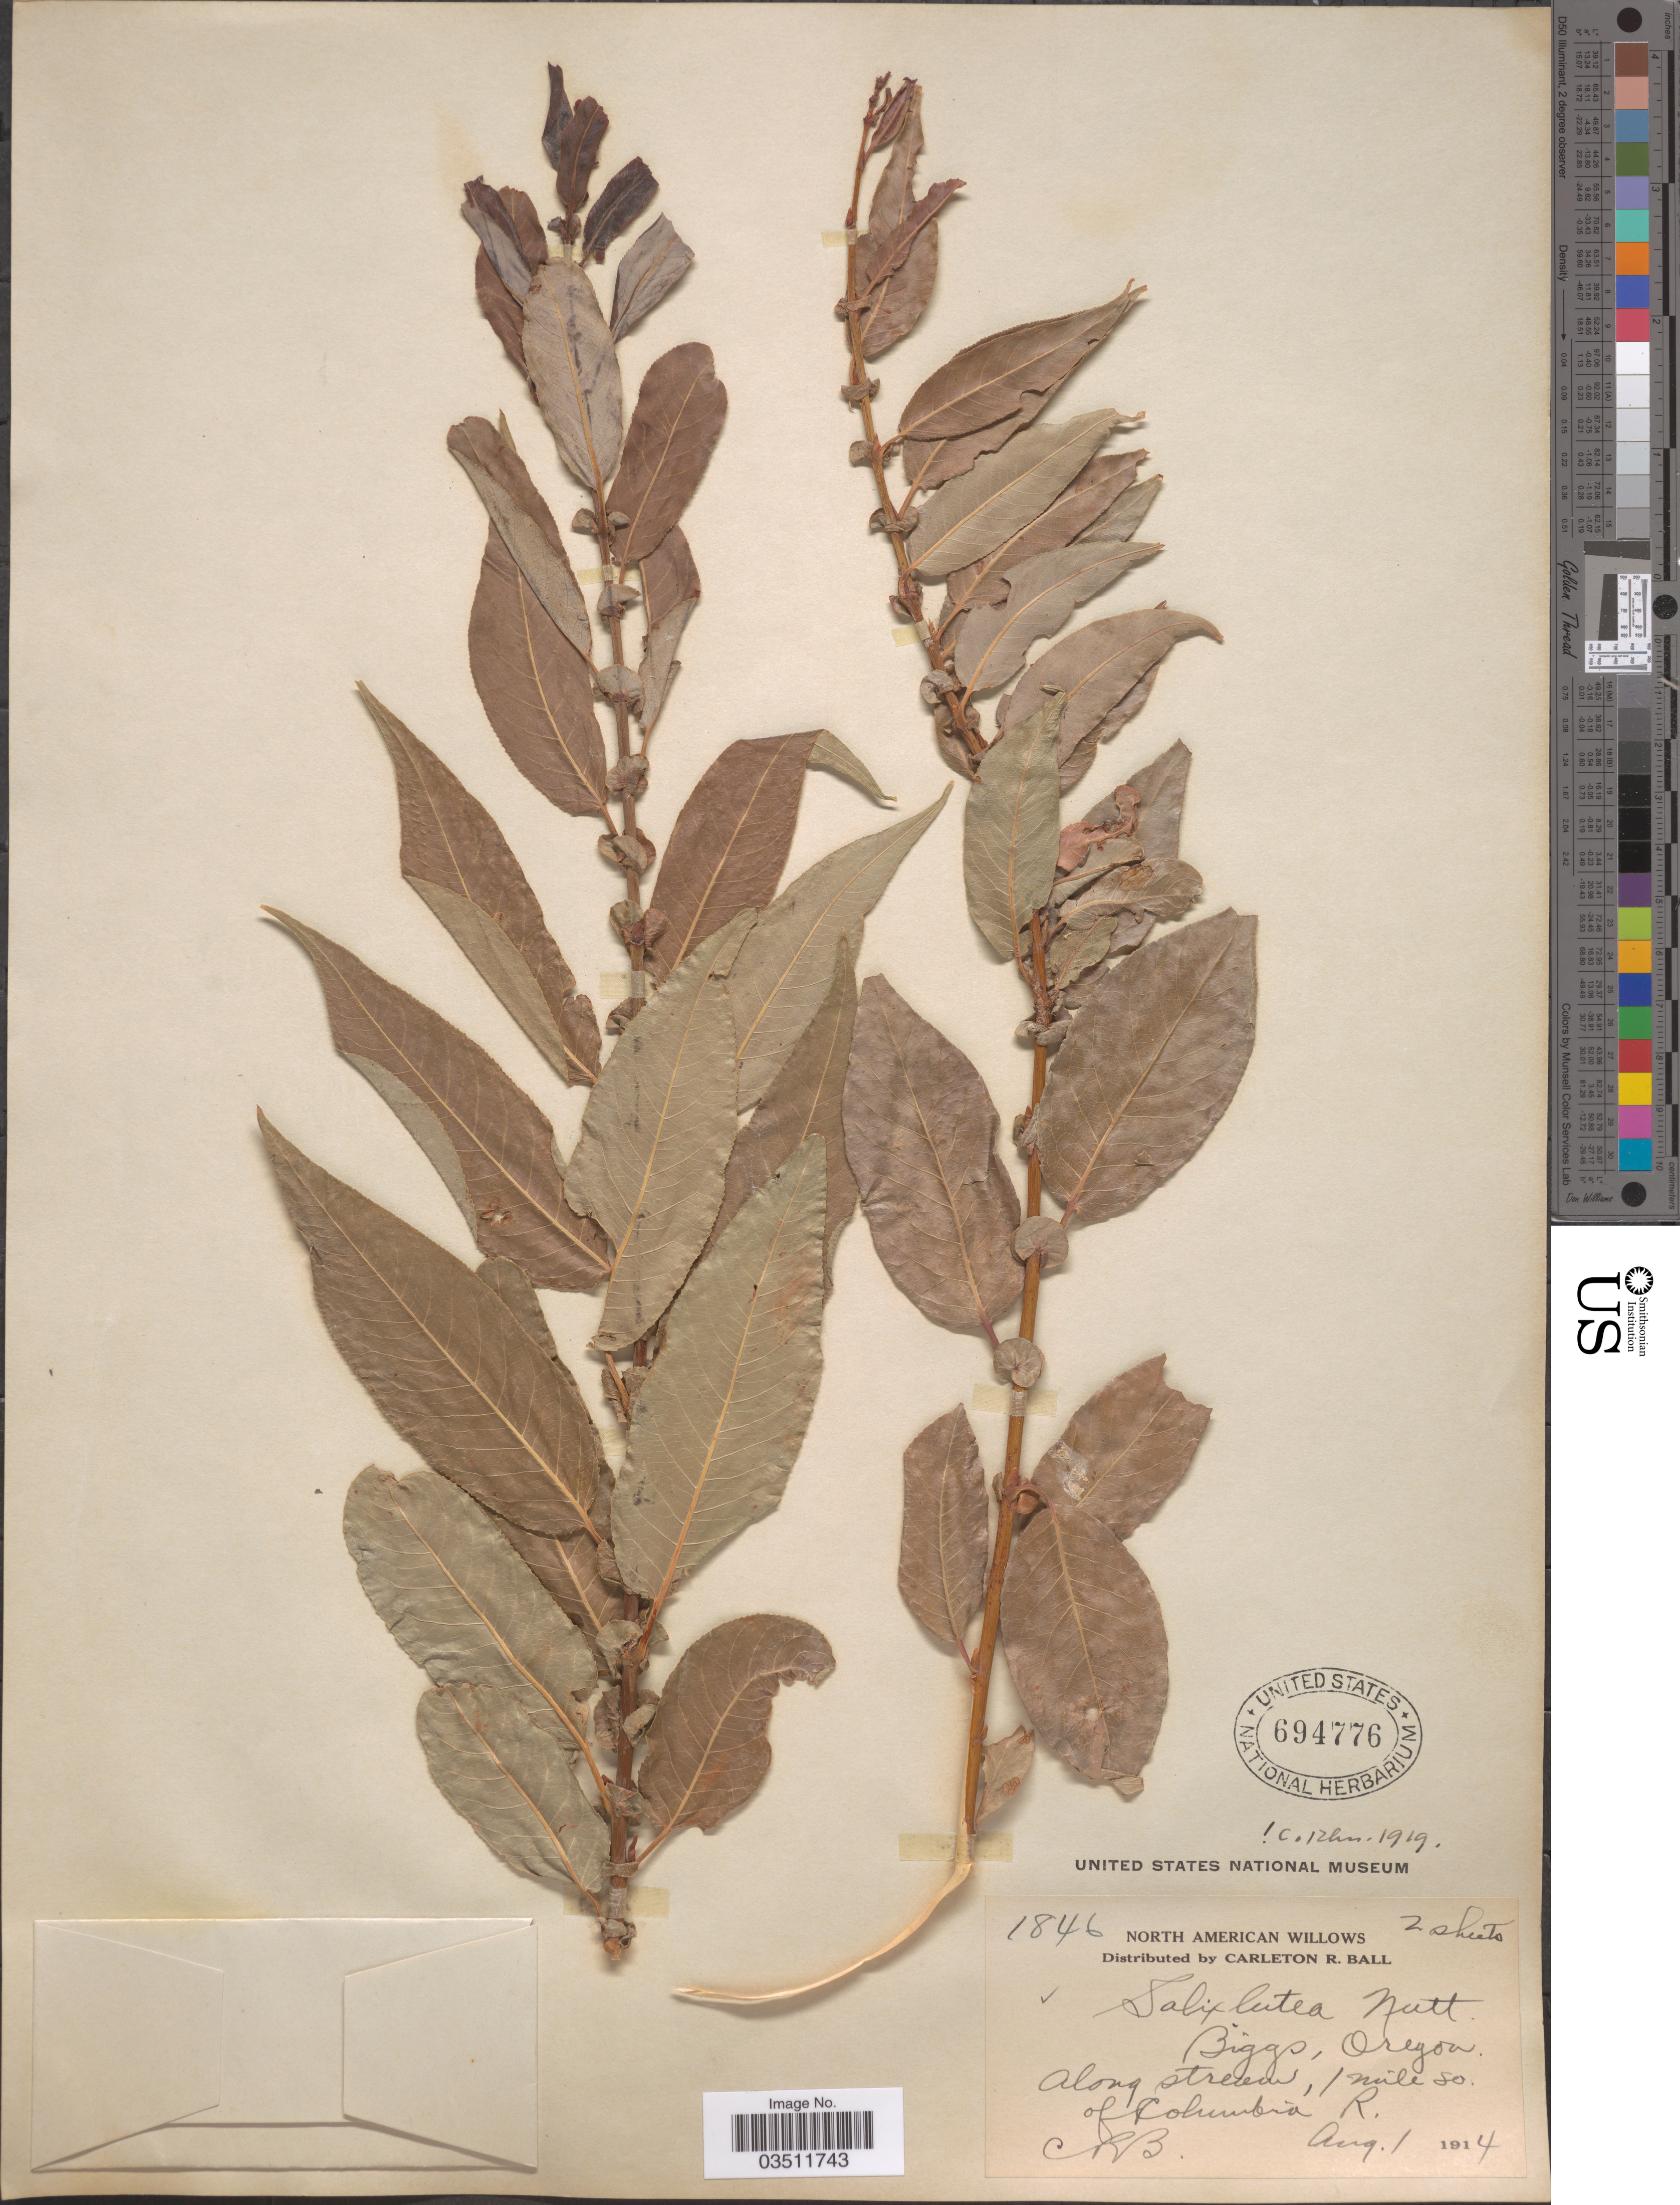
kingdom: Plantae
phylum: Tracheophyta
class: Magnoliopsida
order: Malpighiales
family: Salicaceae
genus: Salix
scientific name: Salix lutea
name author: Nutt.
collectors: C. R. Ball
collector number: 1846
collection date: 1914-08-01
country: United States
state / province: Oregon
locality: Biggs. Along stream, 1 mile so. of Columbia R.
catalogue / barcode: US 694776